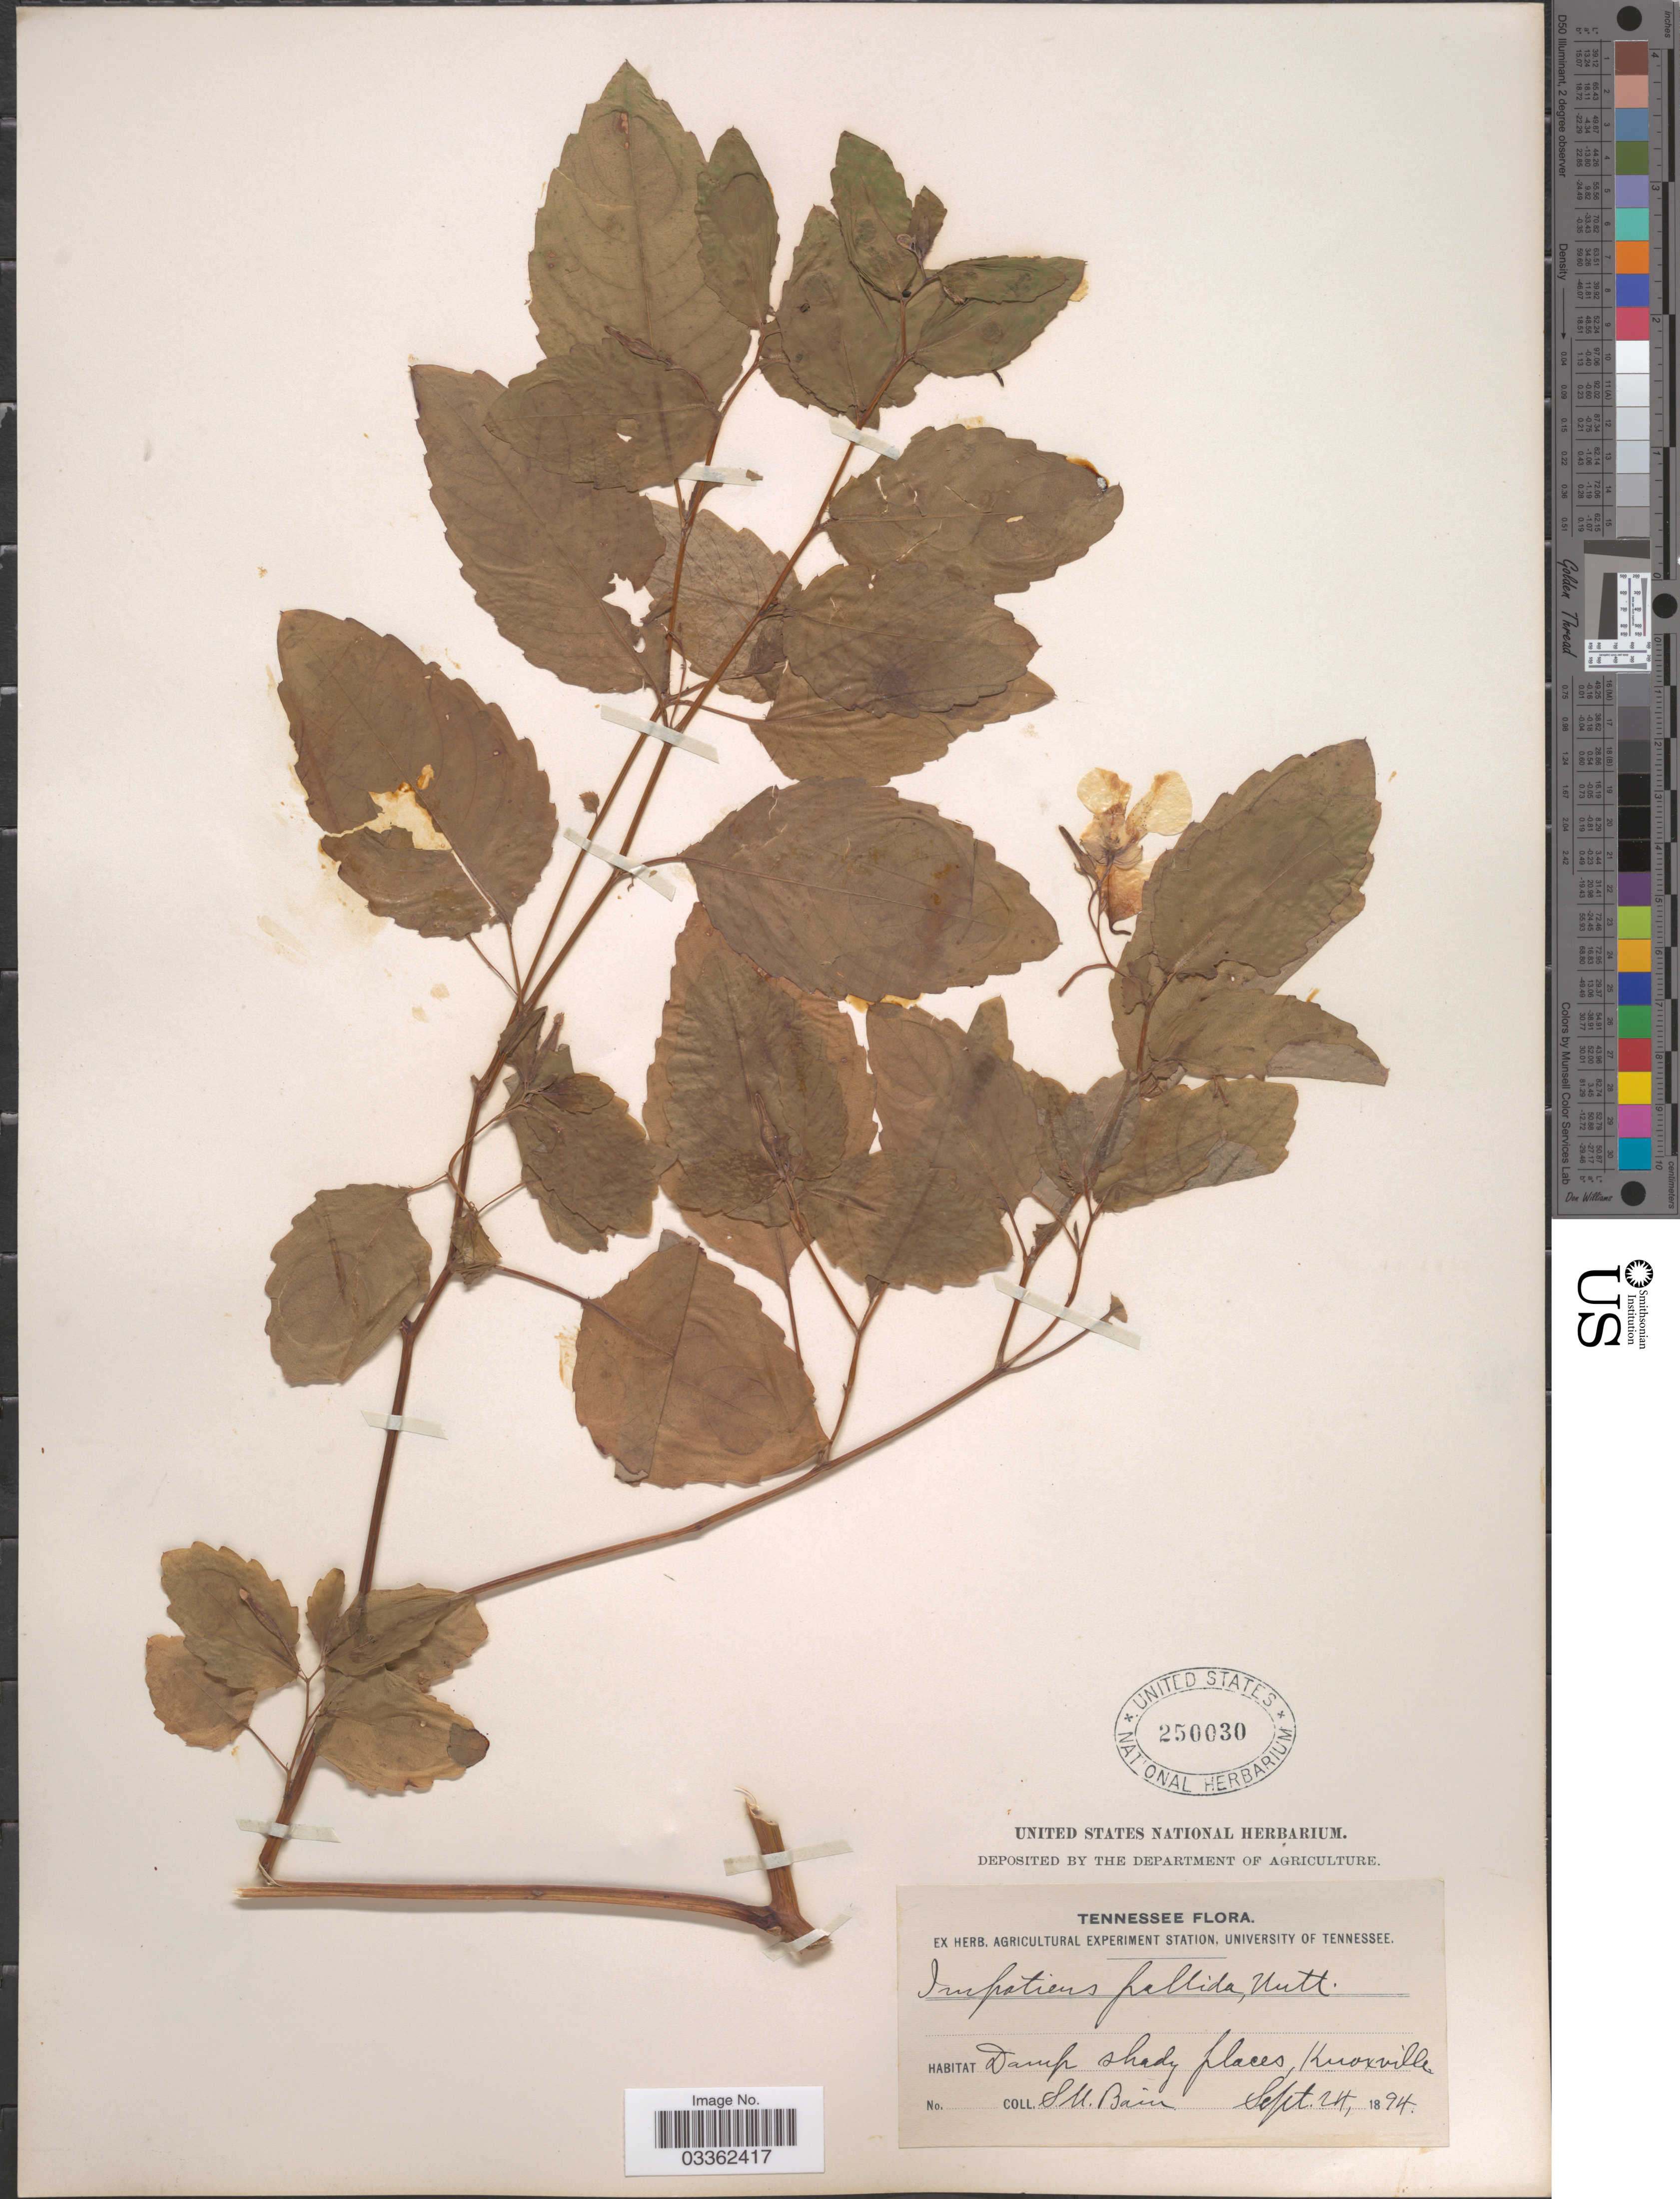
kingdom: Plantae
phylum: Tracheophyta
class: Magnoliopsida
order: Ericales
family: Balsaminaceae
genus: Impatiens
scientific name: Impatiens pallida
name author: Nutt.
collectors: S. M. Bain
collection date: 1894-09-24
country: United States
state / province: Tennessee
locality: Damp shady places, Knoxville.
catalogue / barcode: US 250030